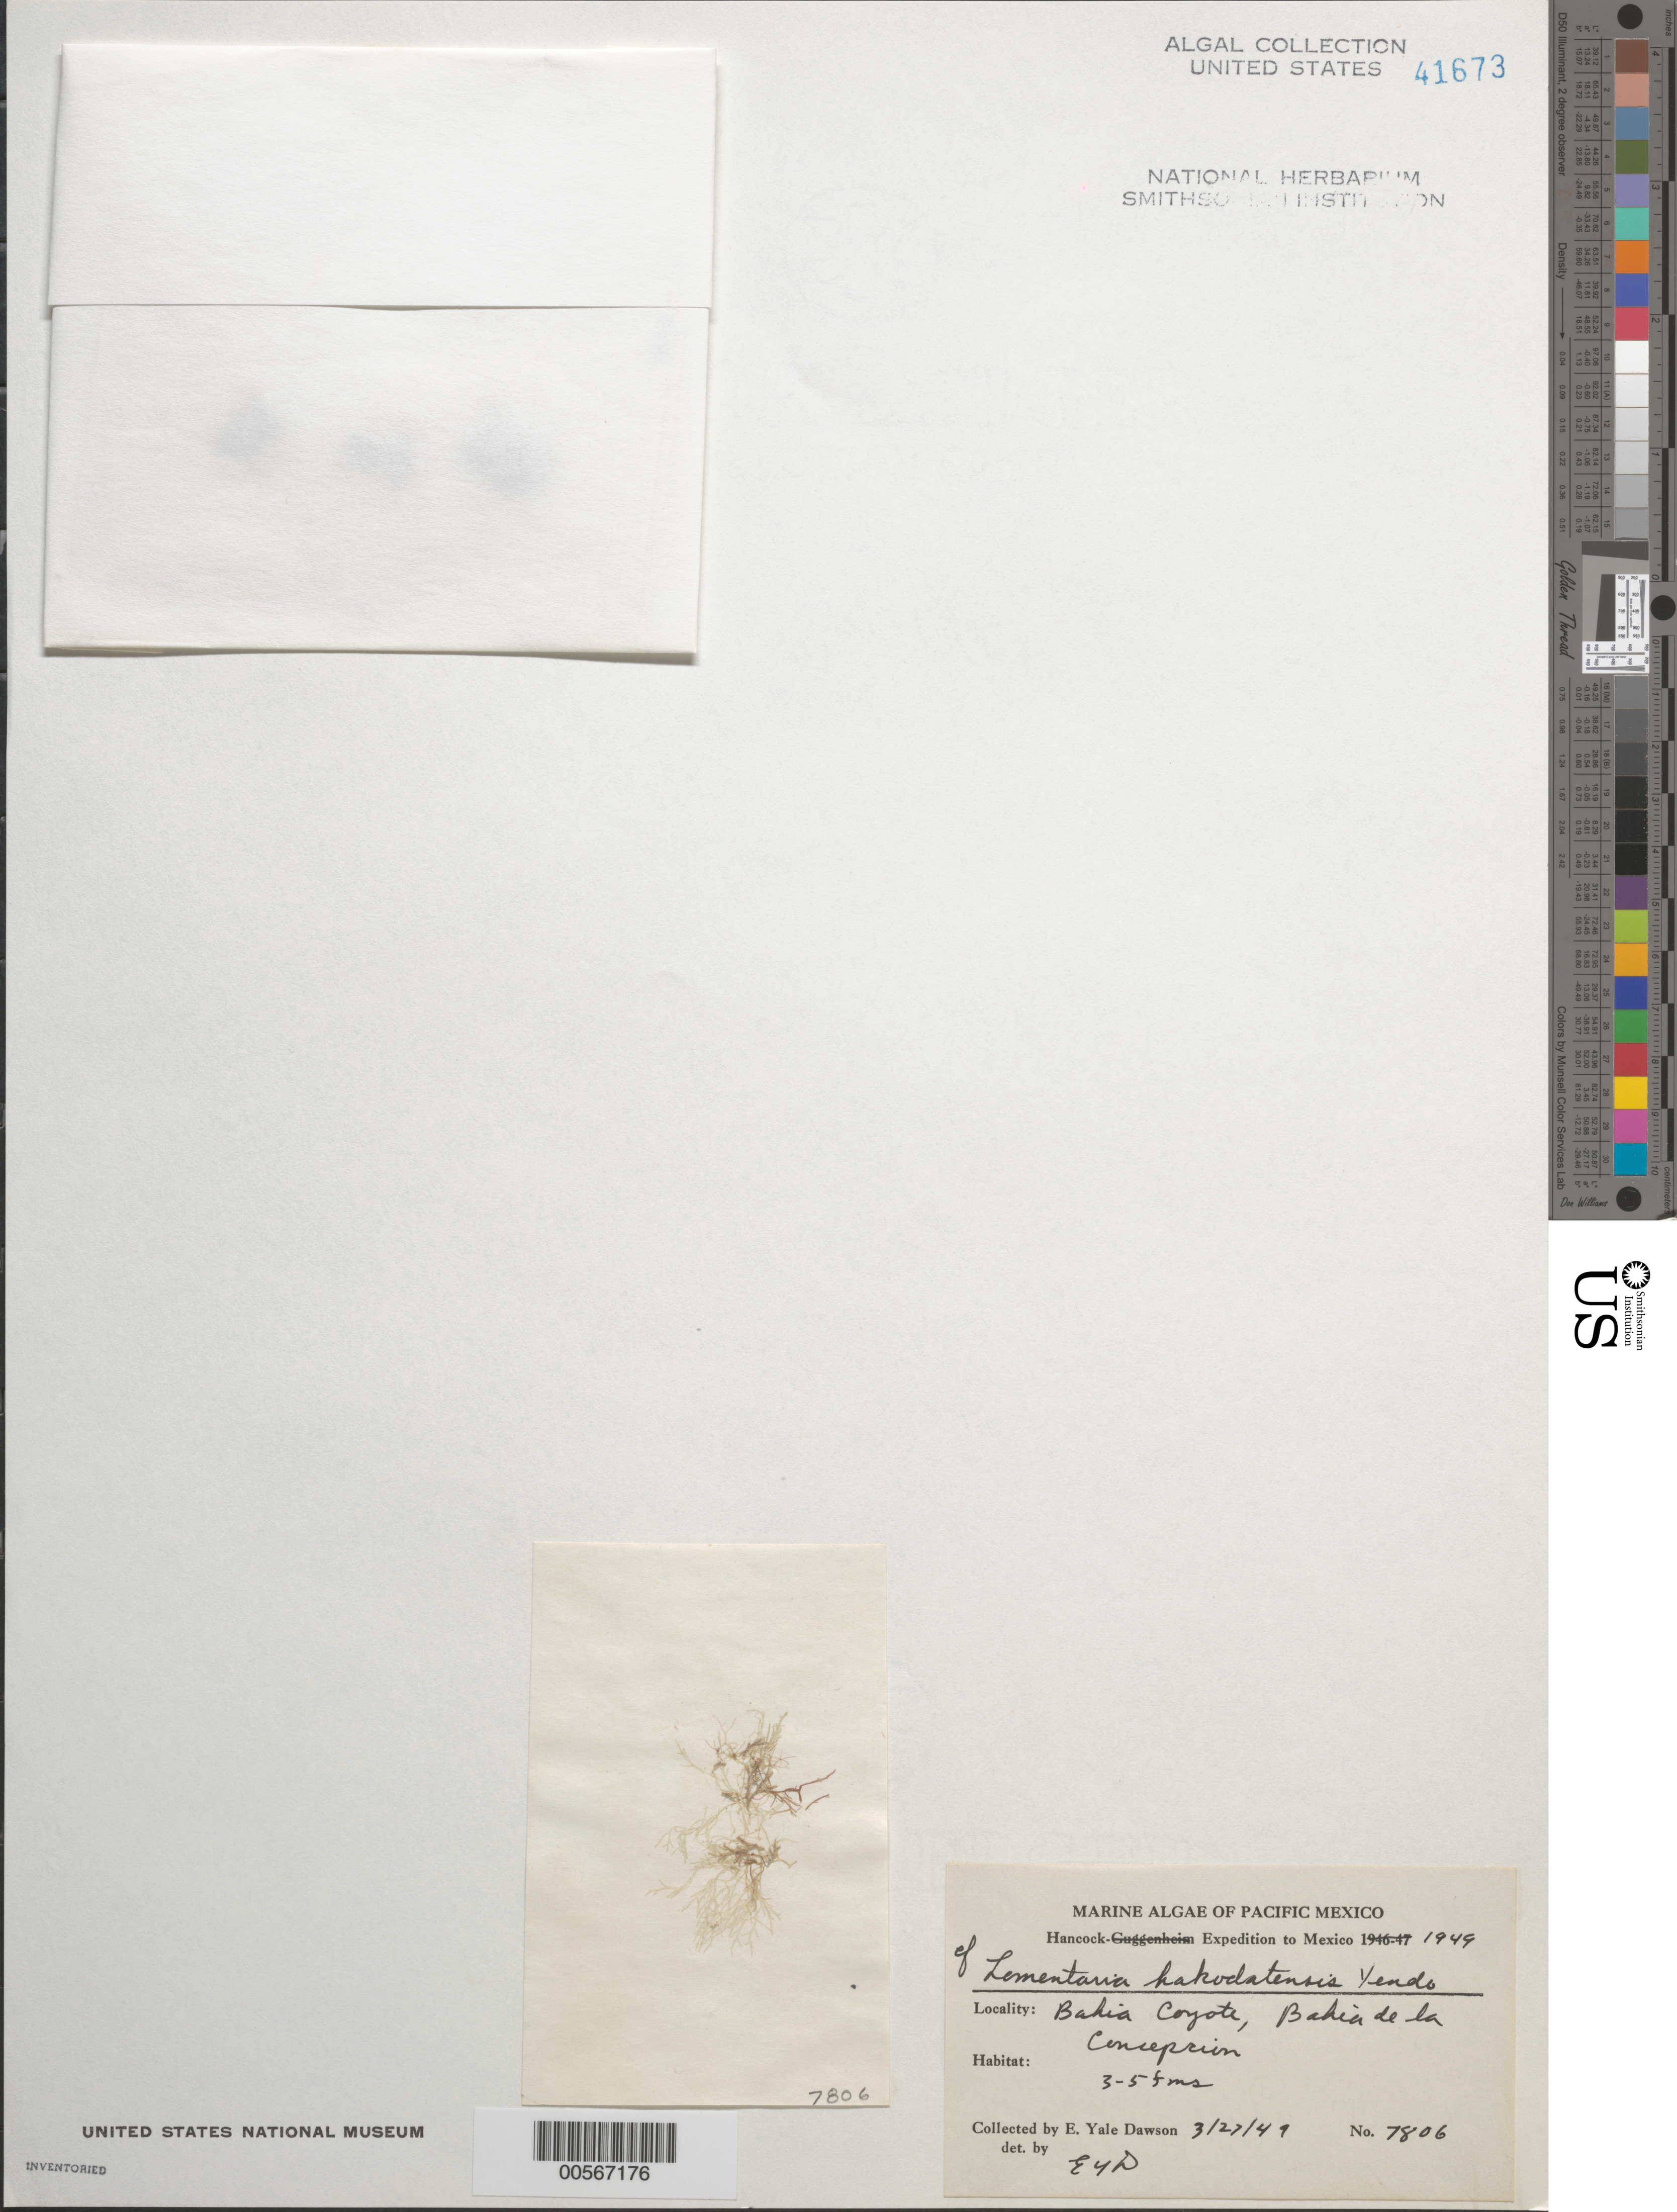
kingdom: Plantae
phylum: Rhodophyta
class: Florideophyceae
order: Rhodymeniales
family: Lomentariaceae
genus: Yendoa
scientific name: Yendoa hakodatensis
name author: (Yendo) Santos et al.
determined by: Algae name updating Project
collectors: E. Y. Dawson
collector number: EYD 7806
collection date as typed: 27 Mar 1949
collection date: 1949-03-27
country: Mexico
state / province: Baja California Sur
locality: Bahia Coyote, Bahia Concepcion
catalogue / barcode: US 41673